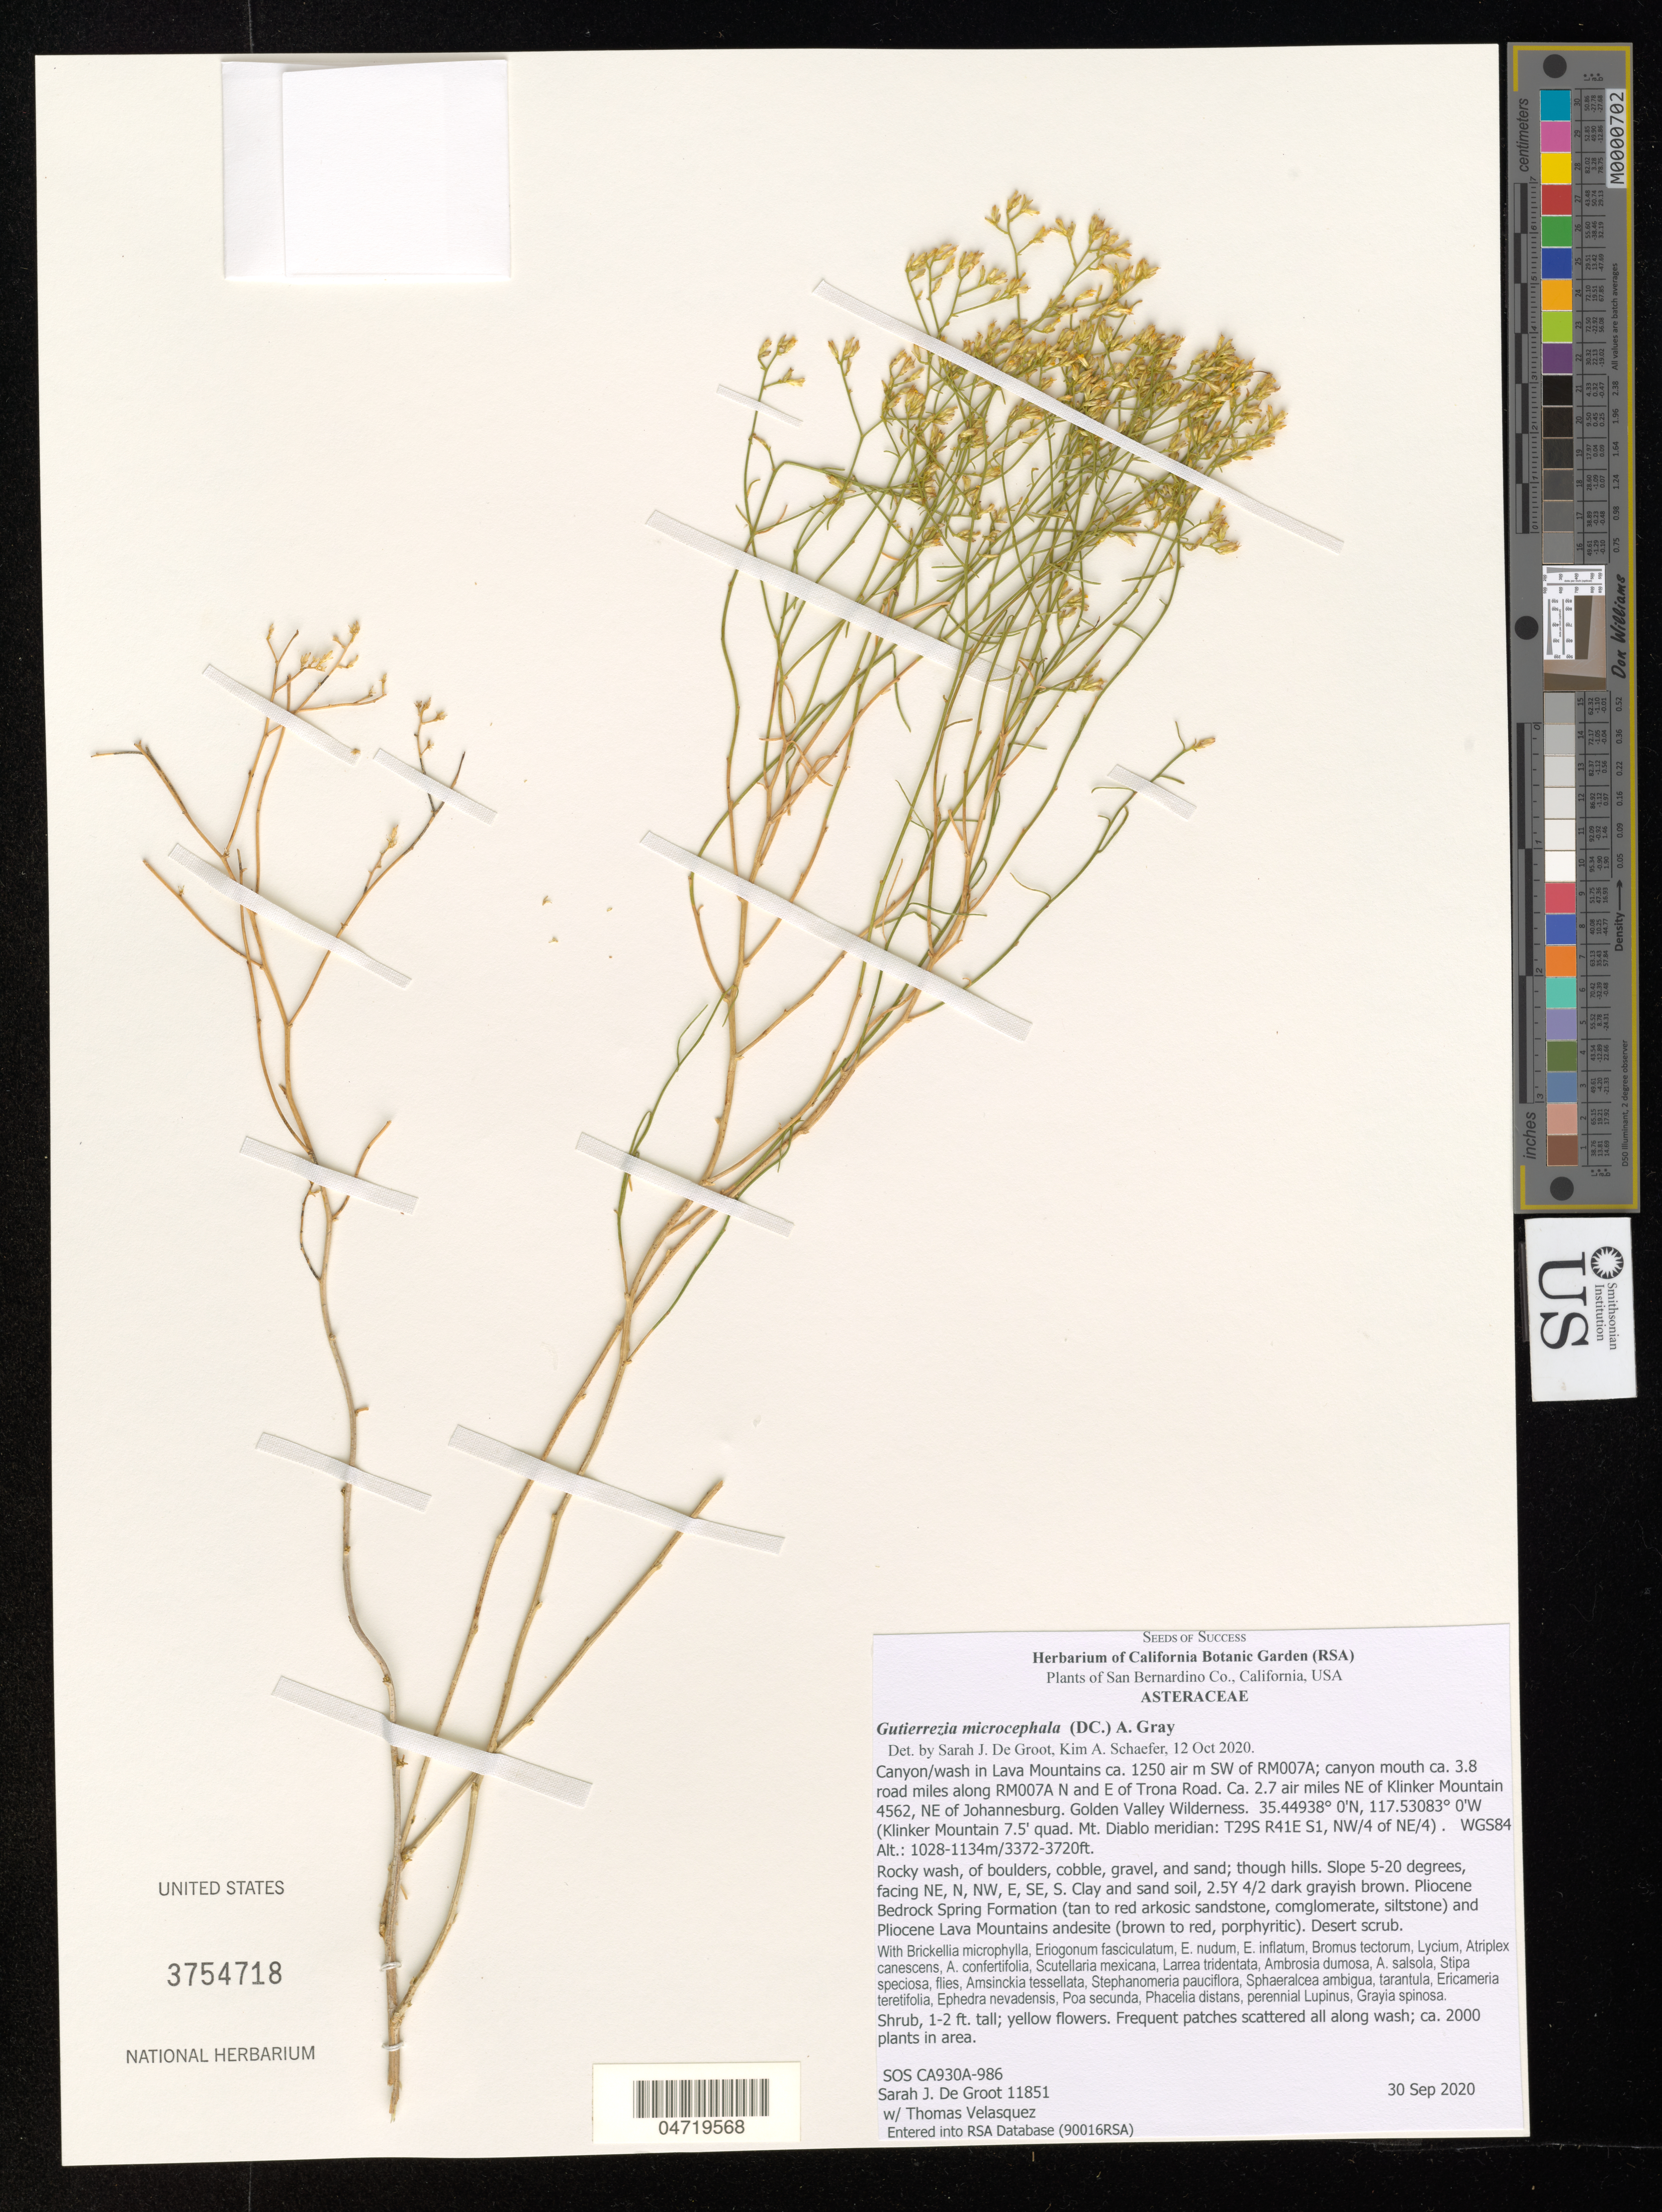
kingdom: Plantae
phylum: Tracheophyta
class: Magnoliopsida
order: Asterales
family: Asteraceae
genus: Gutierrezia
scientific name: Gutierrezia microcephala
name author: (DC.) A. Gray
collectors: S. De Groot & J. Rentsch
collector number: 11851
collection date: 2020-09-30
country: United States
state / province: California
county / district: San Bernardino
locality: San Bernardino Co. Canyon/wash in Lava Mountains ca. 1250 air miles SW of RM007A; canyon mouth ca. 3.8 road miles along RM007A N and E of Trona Road. Ca. 2.7 air miles NE of Klinker Mountain 4562, NE of Johannesburg. Golden Valley Wilderness. (Klinker Mountain 7.5' quad. Mt. Diablo meridian: T29S R41E S1, NE/4 of NW/4 of NE/4). WGS84.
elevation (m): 1028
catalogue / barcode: US 3754718